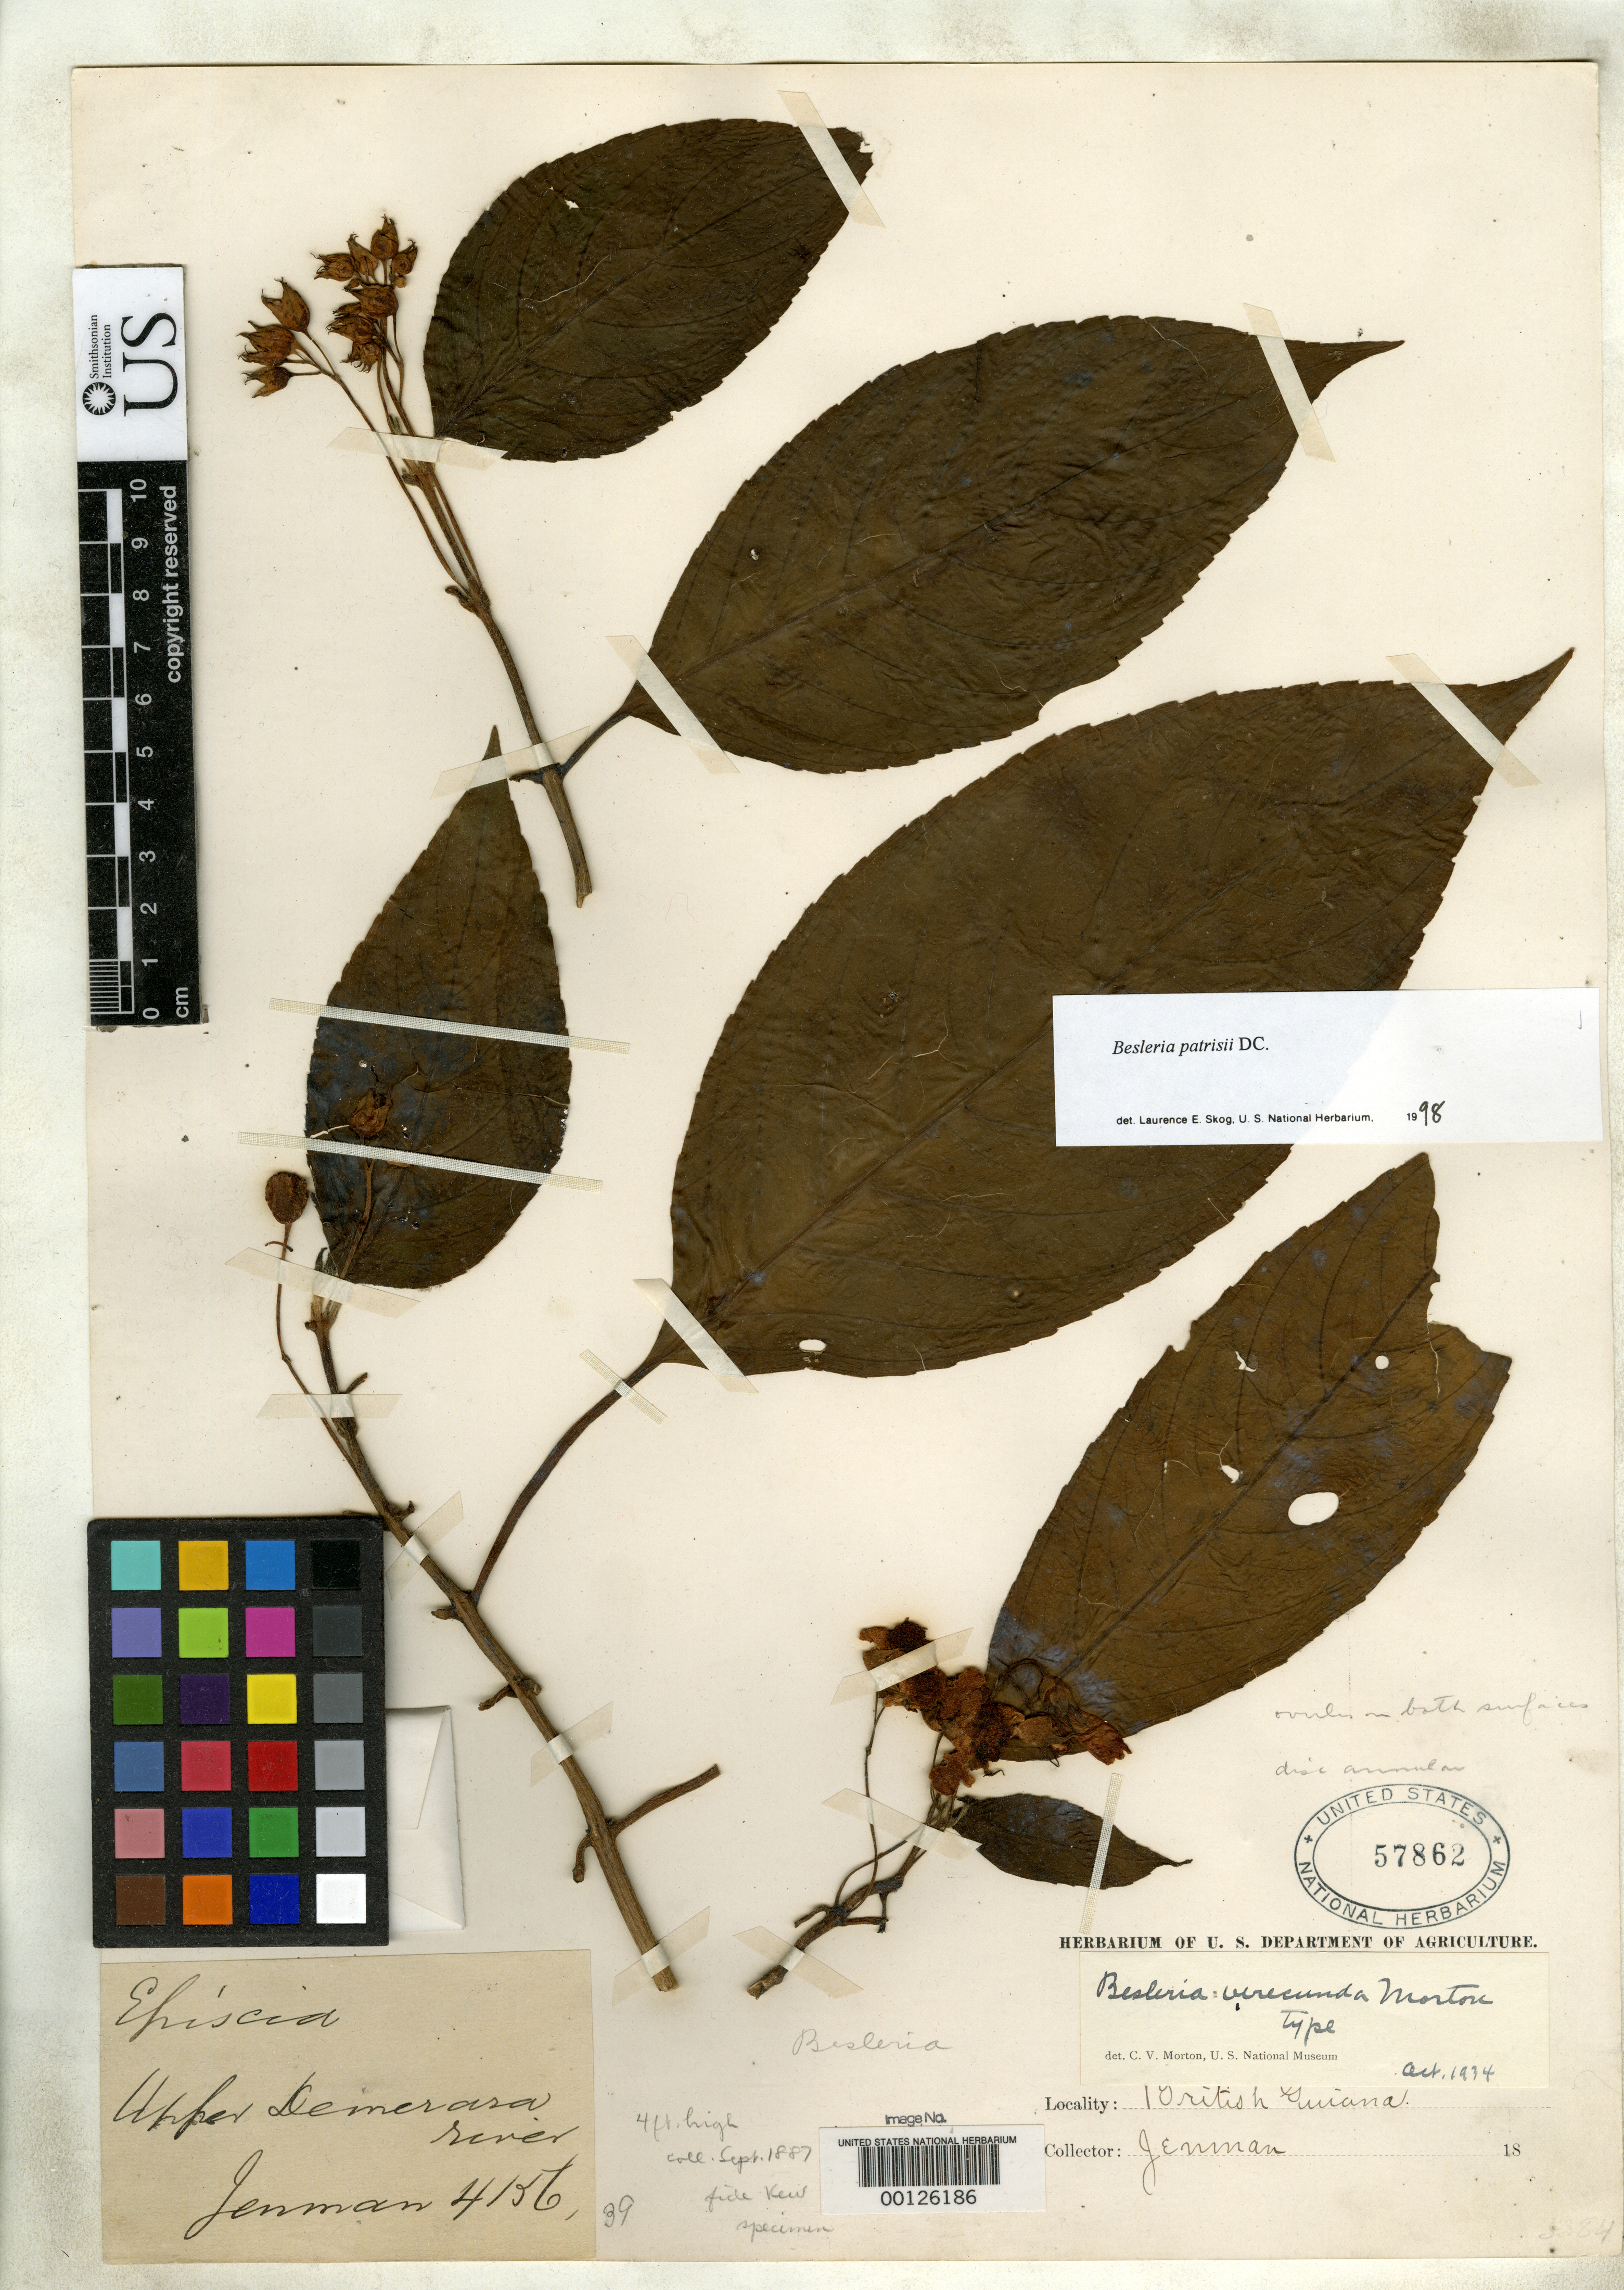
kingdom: Plantae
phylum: Tracheophyta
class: Magnoliopsida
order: Lamiales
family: Gesneriaceae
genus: Besleria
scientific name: Besleria verecunda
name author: C.V. Morton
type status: Holotype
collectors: G. S. Jenman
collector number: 4156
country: Guyana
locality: British Guiana, Upper Demerara River.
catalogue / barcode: US 57862